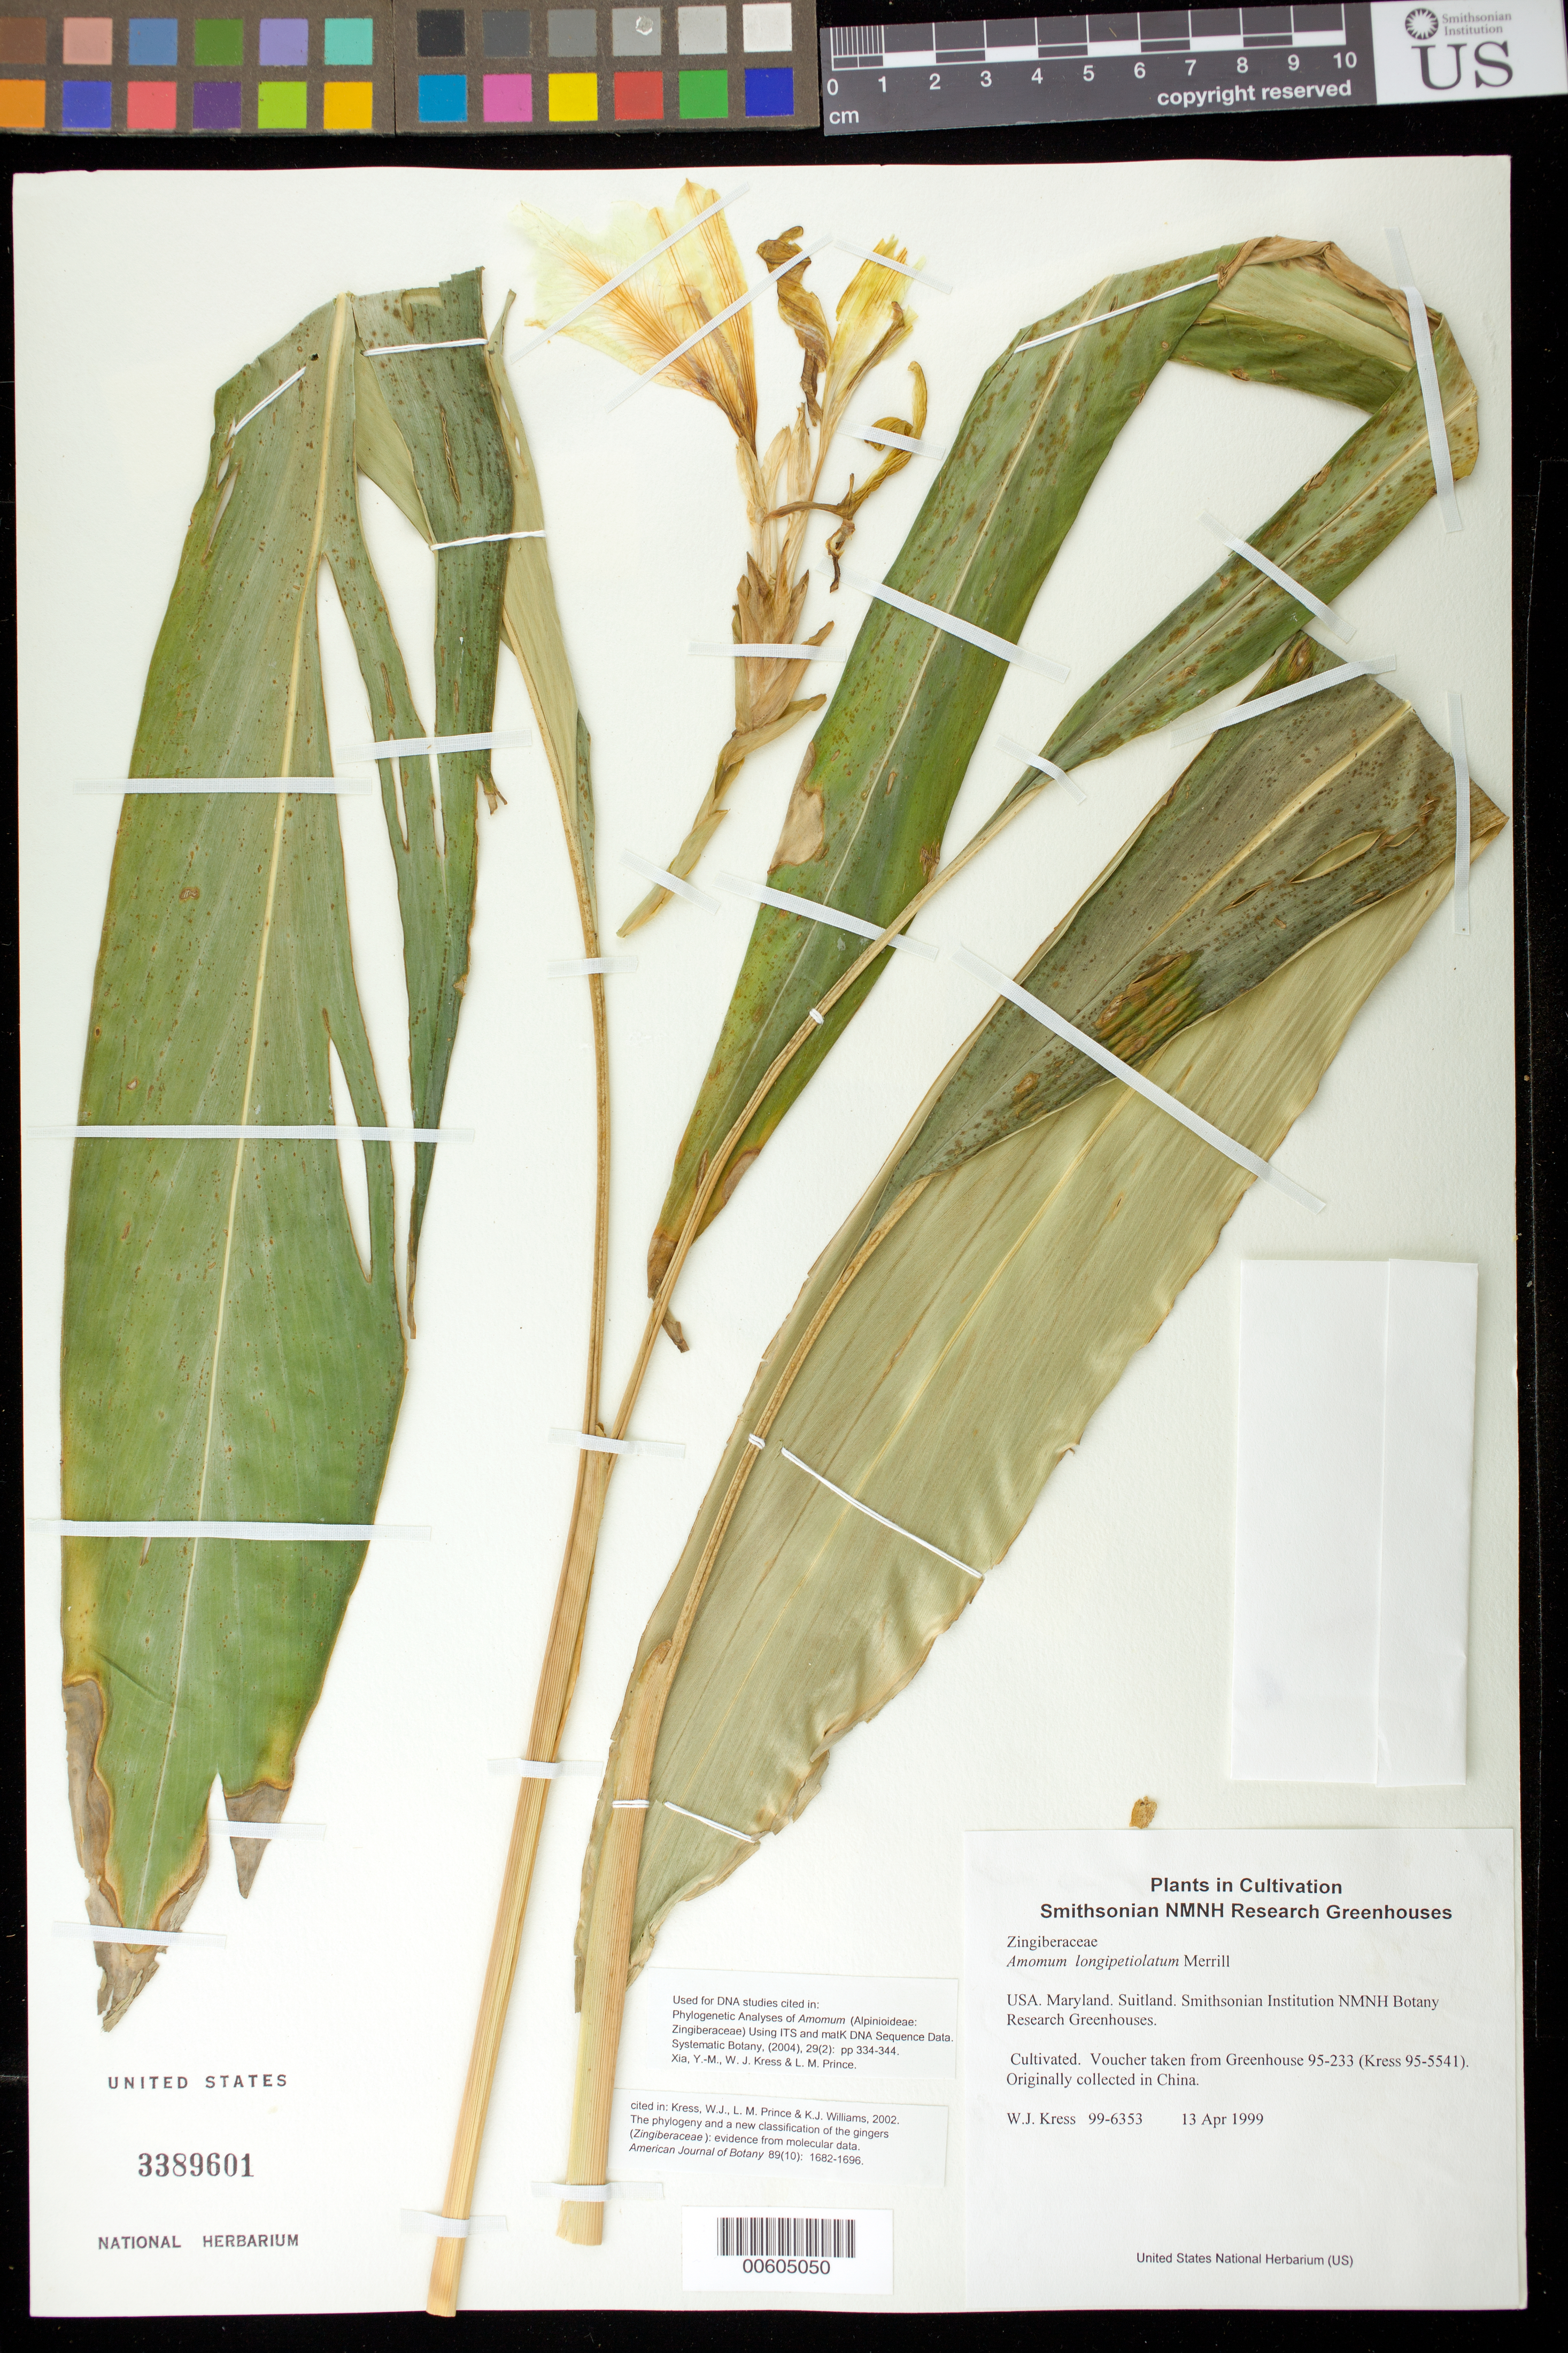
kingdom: Plantae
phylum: Tracheophyta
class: Liliopsida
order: Zingiberales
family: Zingiberaceae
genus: Amomum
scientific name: Amomum longipes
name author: Valeton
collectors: W. J. Kress & M. Bordelon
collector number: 99-6353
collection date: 1999-04-13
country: United States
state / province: Maryland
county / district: Prince George's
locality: NMNH Botany Research Greenhouses. Suitland.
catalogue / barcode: US 3389601